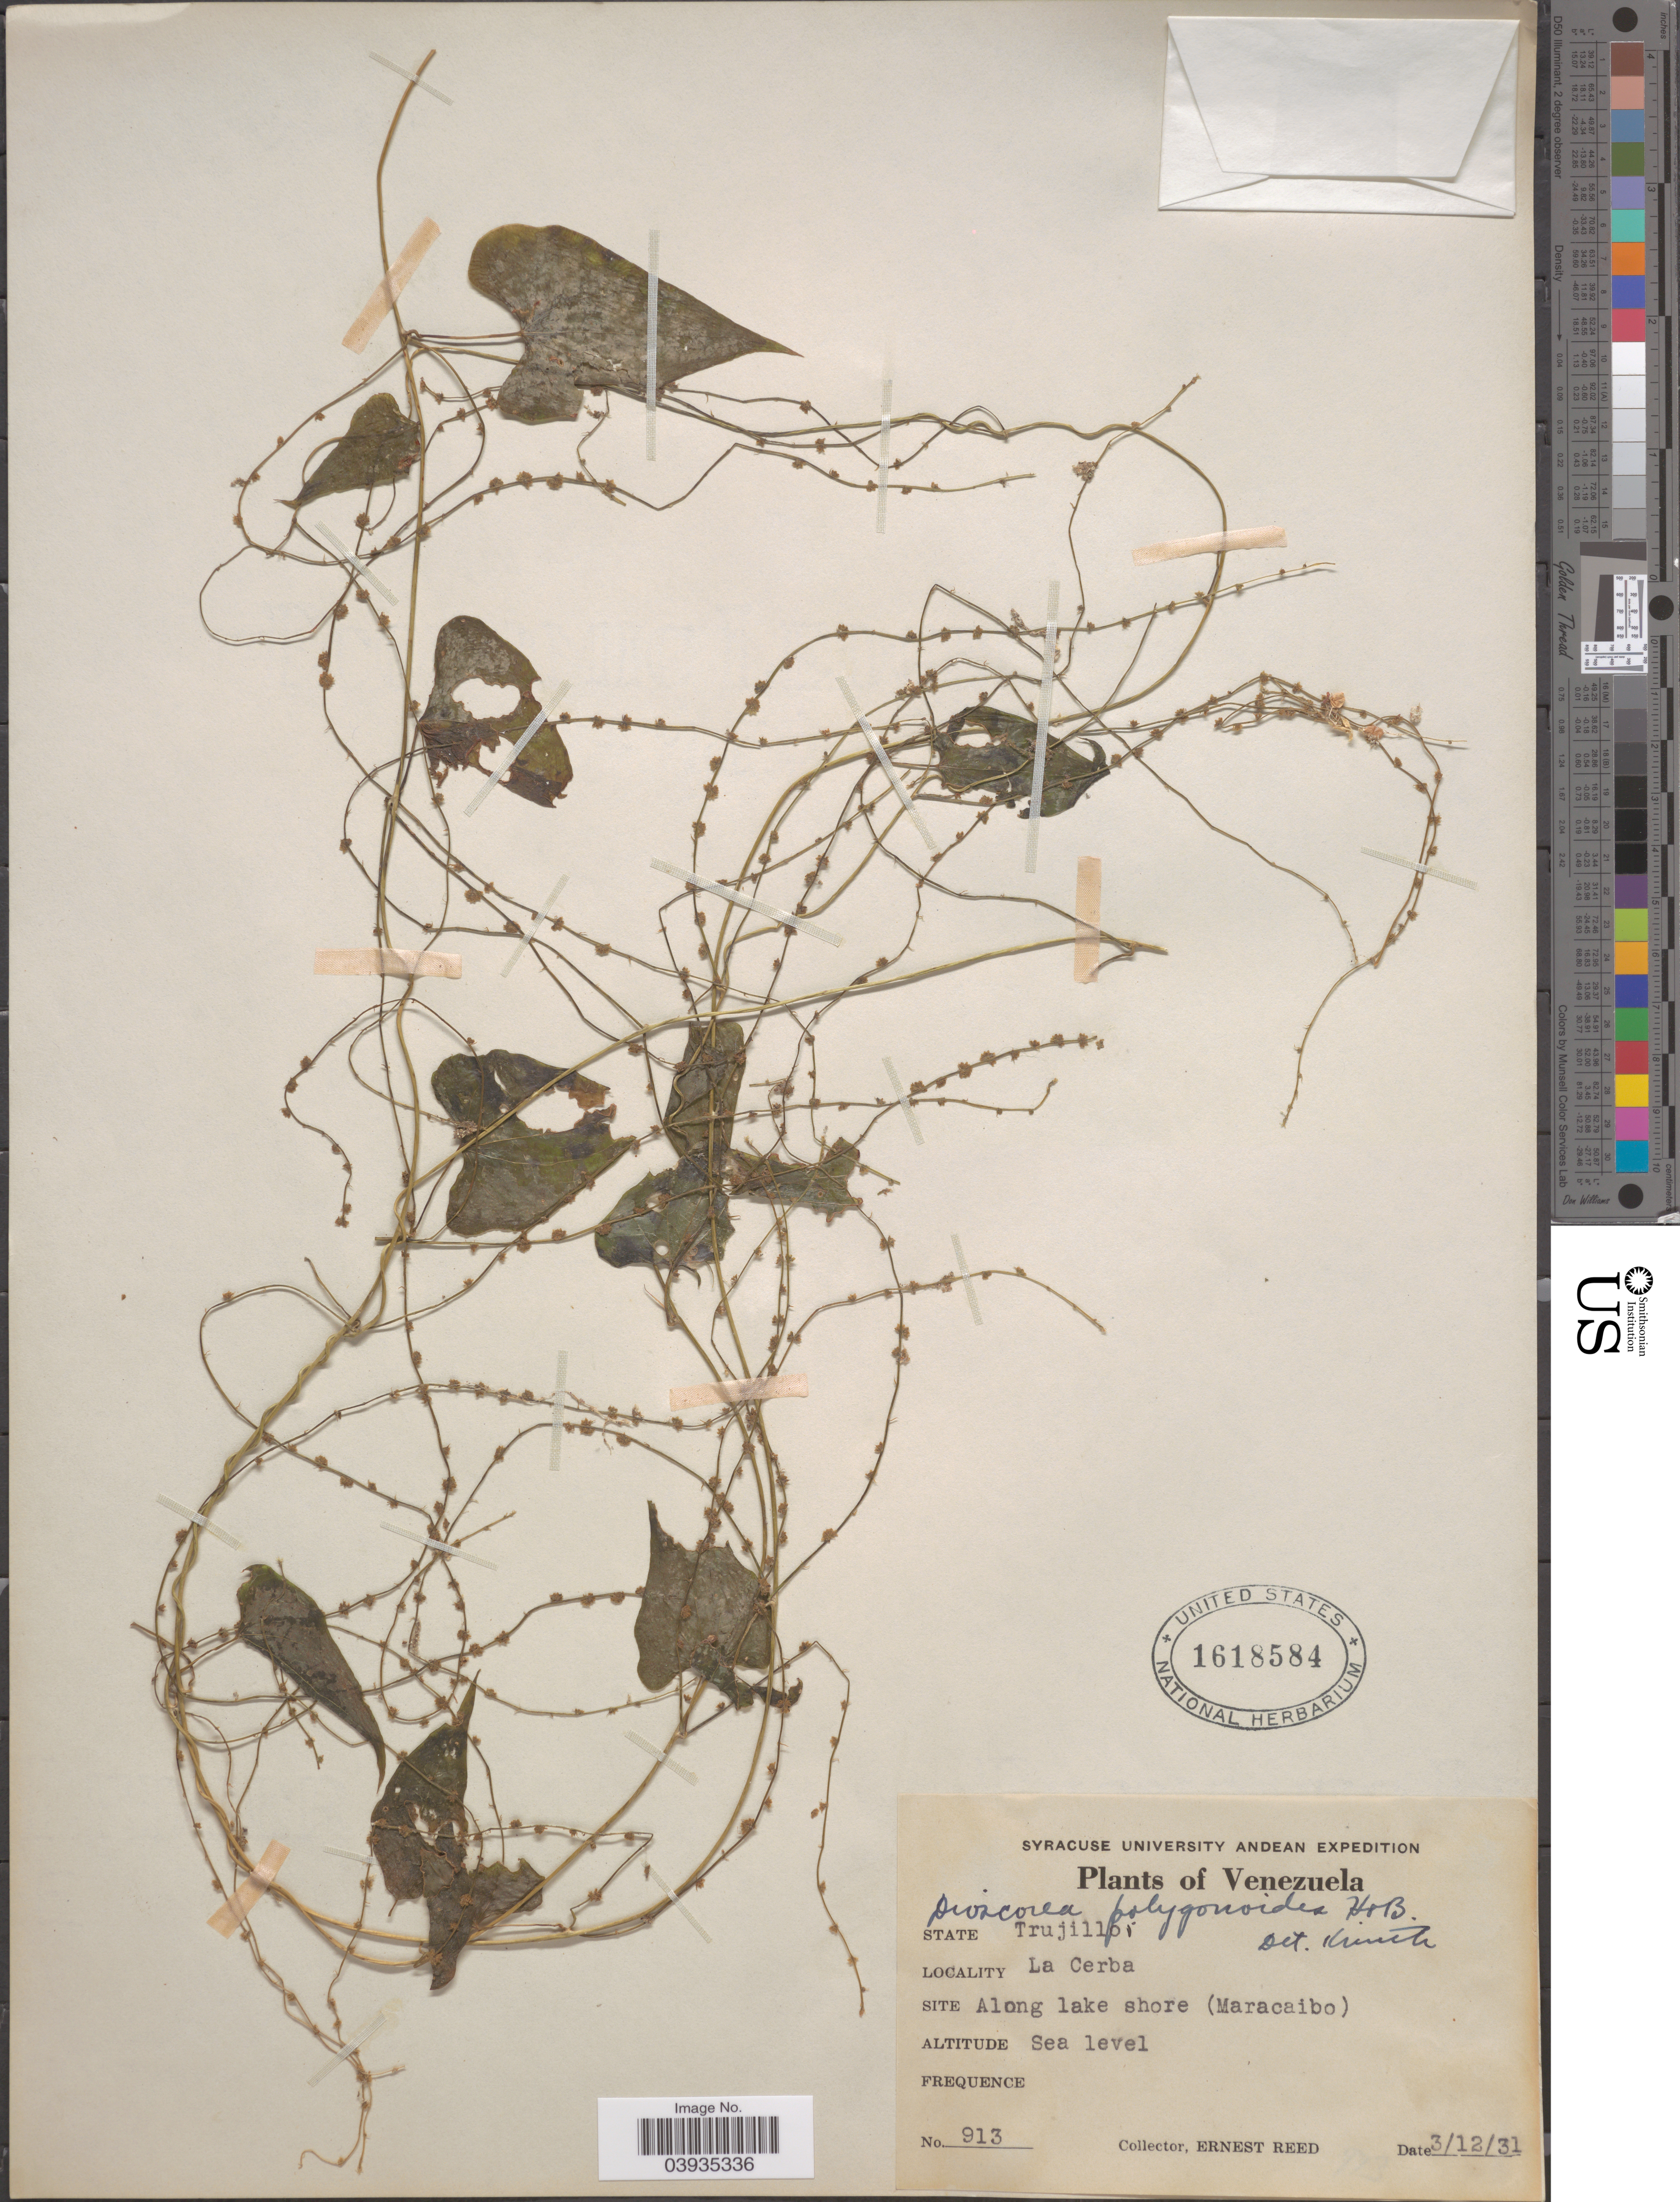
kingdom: Plantae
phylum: Tracheophyta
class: Liliopsida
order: Dioscoreales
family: Dioscoreaceae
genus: Dioscorea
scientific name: Dioscorea polygonoides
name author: Humb. & Bonpl. ex Willd.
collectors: E. Reed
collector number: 913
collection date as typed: Transcribed d/m/y: 3/12/31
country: Venezuela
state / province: Trujillo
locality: La Cerba. Along lake shore (Maracaibo).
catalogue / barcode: US 1618584